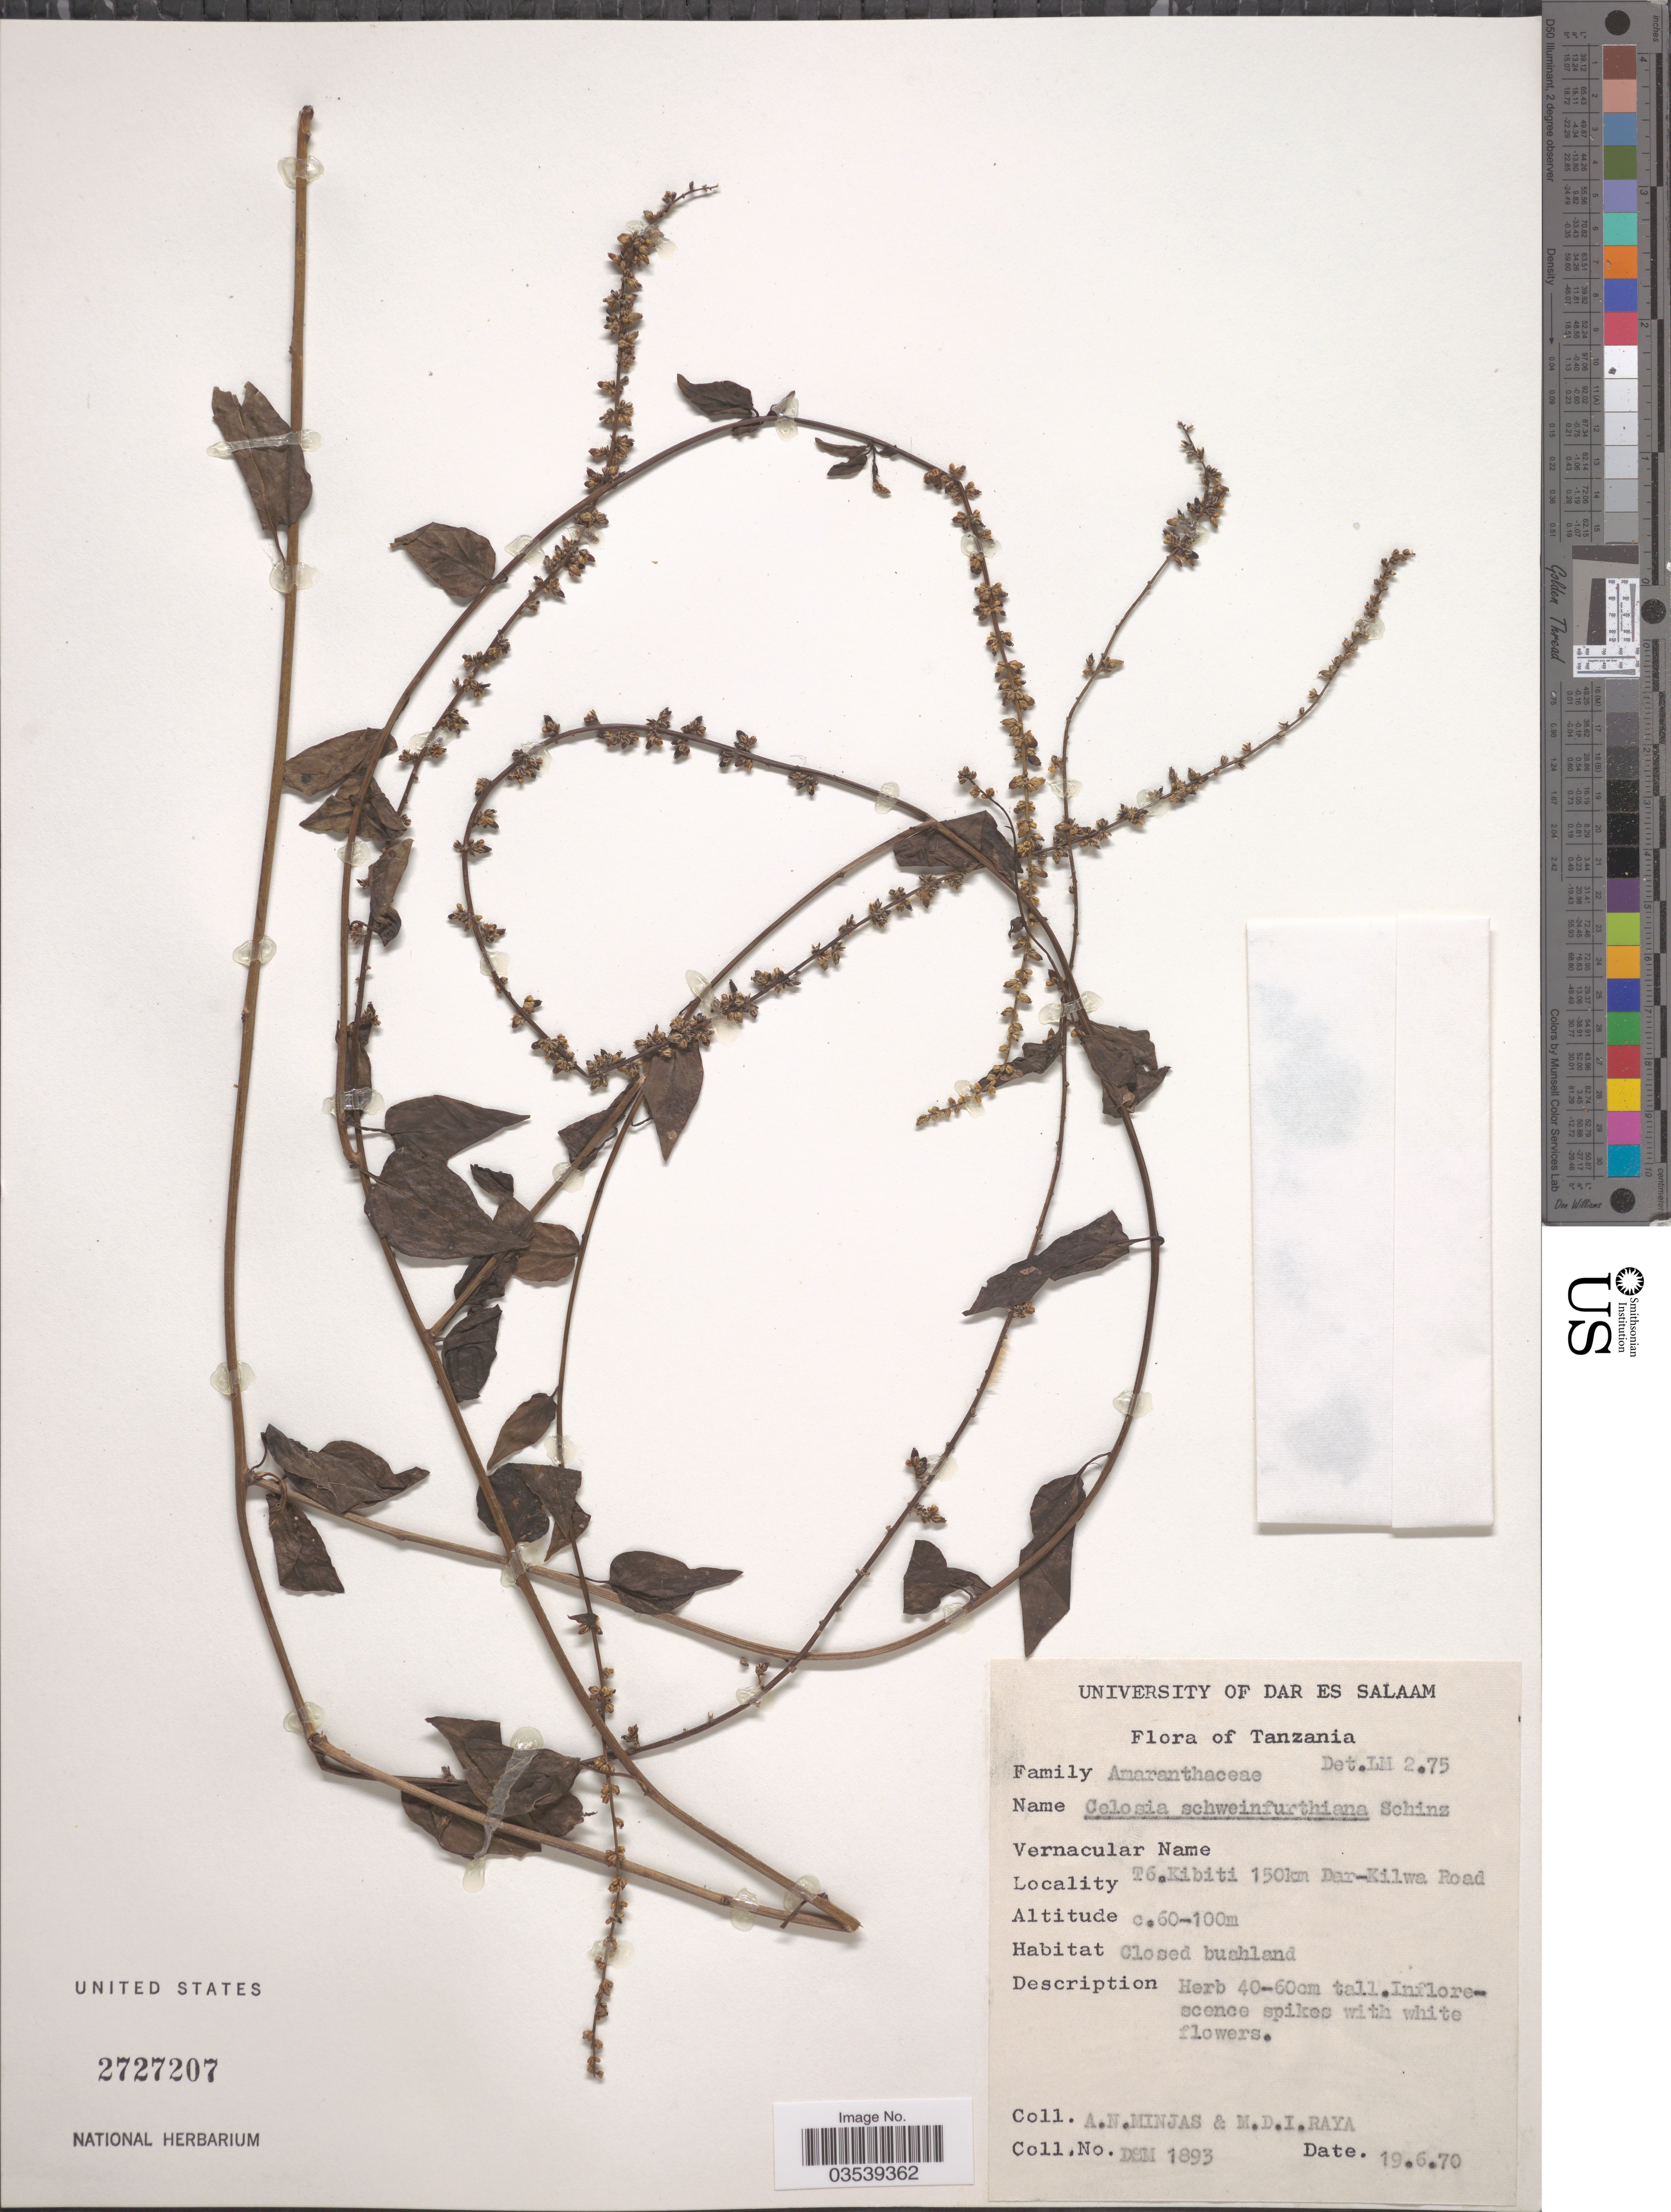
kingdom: Plantae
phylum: Tracheophyta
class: Magnoliopsida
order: Caryophyllales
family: Amaranthaceae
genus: Celosia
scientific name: Celosia schweinfurthiana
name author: Schinz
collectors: A. Minjas & M. Raya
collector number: DSM 1893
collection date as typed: Transcribed d/m/y: 19/6/70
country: Tanzania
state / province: Dar es Salaam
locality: T6. Kibiti 150km Dar-Kilwa Road.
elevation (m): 60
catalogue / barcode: US 2727207